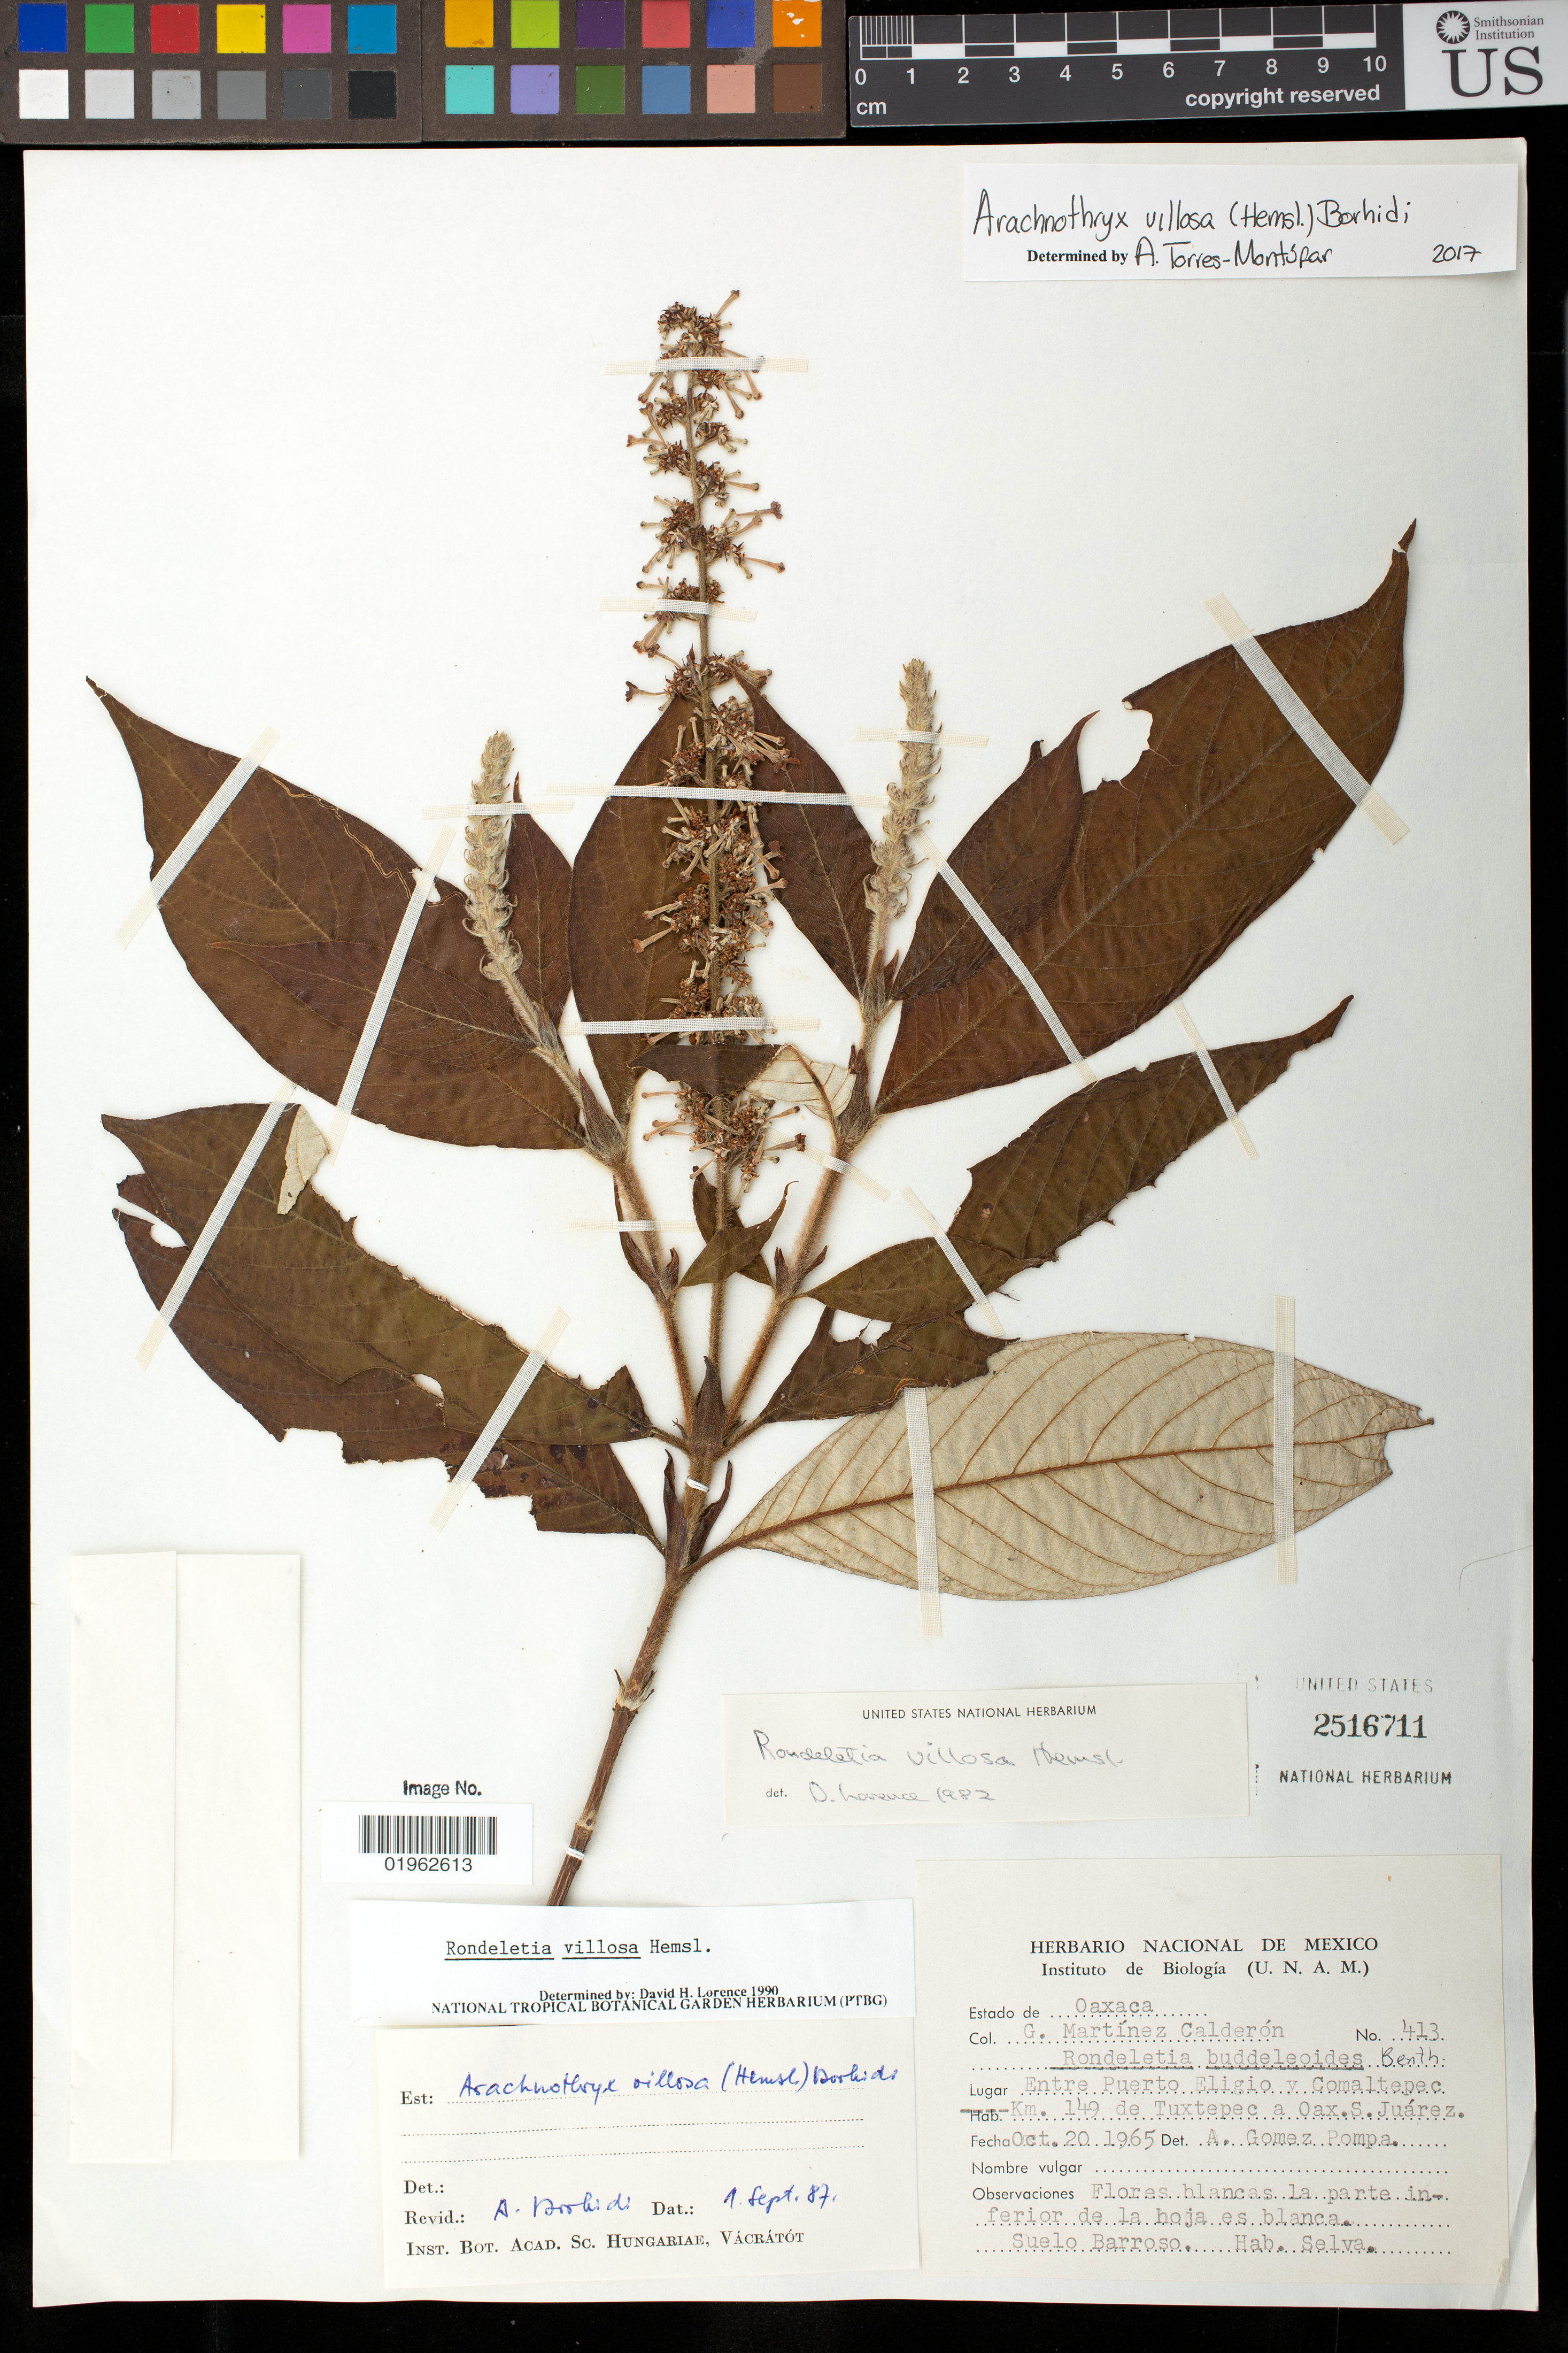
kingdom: Plantae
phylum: Tracheophyta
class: Magnoliopsida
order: Gentianales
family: Rubiaceae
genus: Arachnothryx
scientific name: Arachnothryx villosa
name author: (Hemsl.) Borhidi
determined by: Torres Montufar, J. A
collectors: C. Martínez-Calderón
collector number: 413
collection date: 1965-10-20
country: Mexico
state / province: Oaxaca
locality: Entre Puerto Eligio y Comaltépec. Km.149 de Tuxtepec a Oax. S. Juárez.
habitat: selva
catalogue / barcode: US 2516711